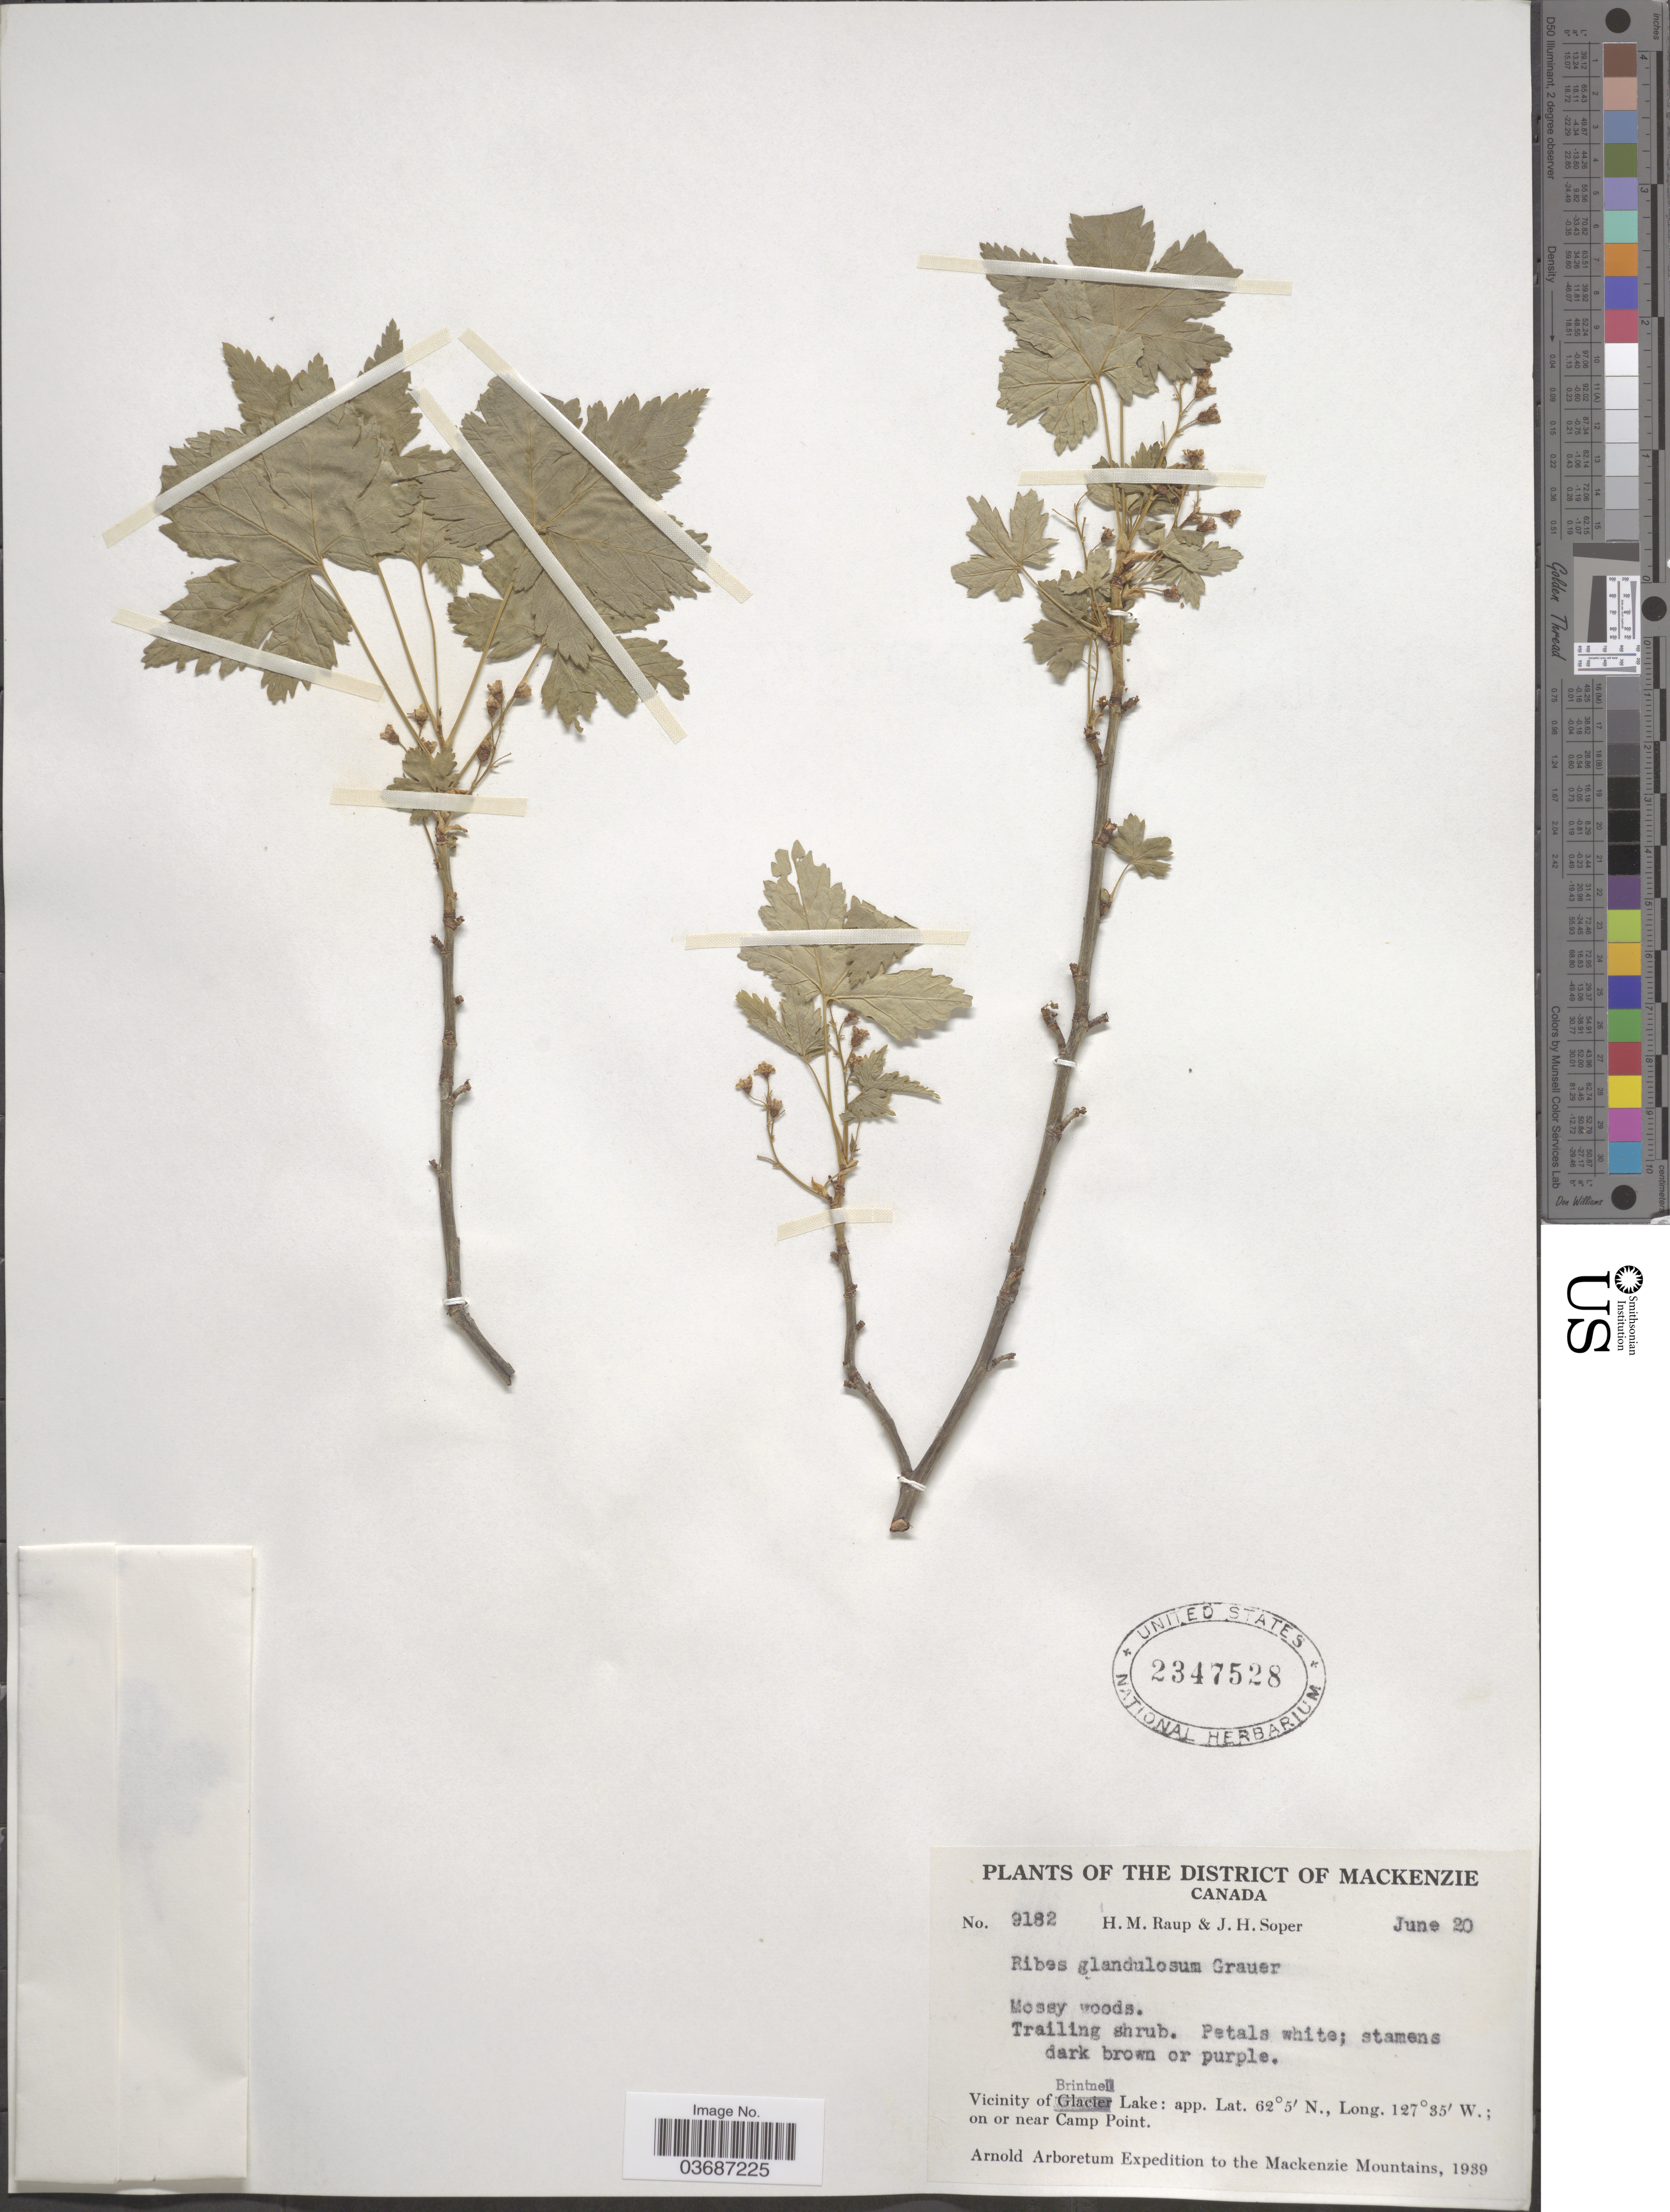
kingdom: Plantae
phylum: Tracheophyta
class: Magnoliopsida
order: Saxifragales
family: Grossulariaceae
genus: Ribes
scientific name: Ribes glandulosum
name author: Ruiz & Pav.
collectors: H. Raup & J. H. Soper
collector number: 9182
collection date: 1939-06-20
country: Canada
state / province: Alberta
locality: The District of Mackenzie. Vicinity of Brintnell Lake: on or near Camp Point. Arnold Arboretum Expedition to the Mackenzie Mountains, 1939.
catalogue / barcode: US 2347528